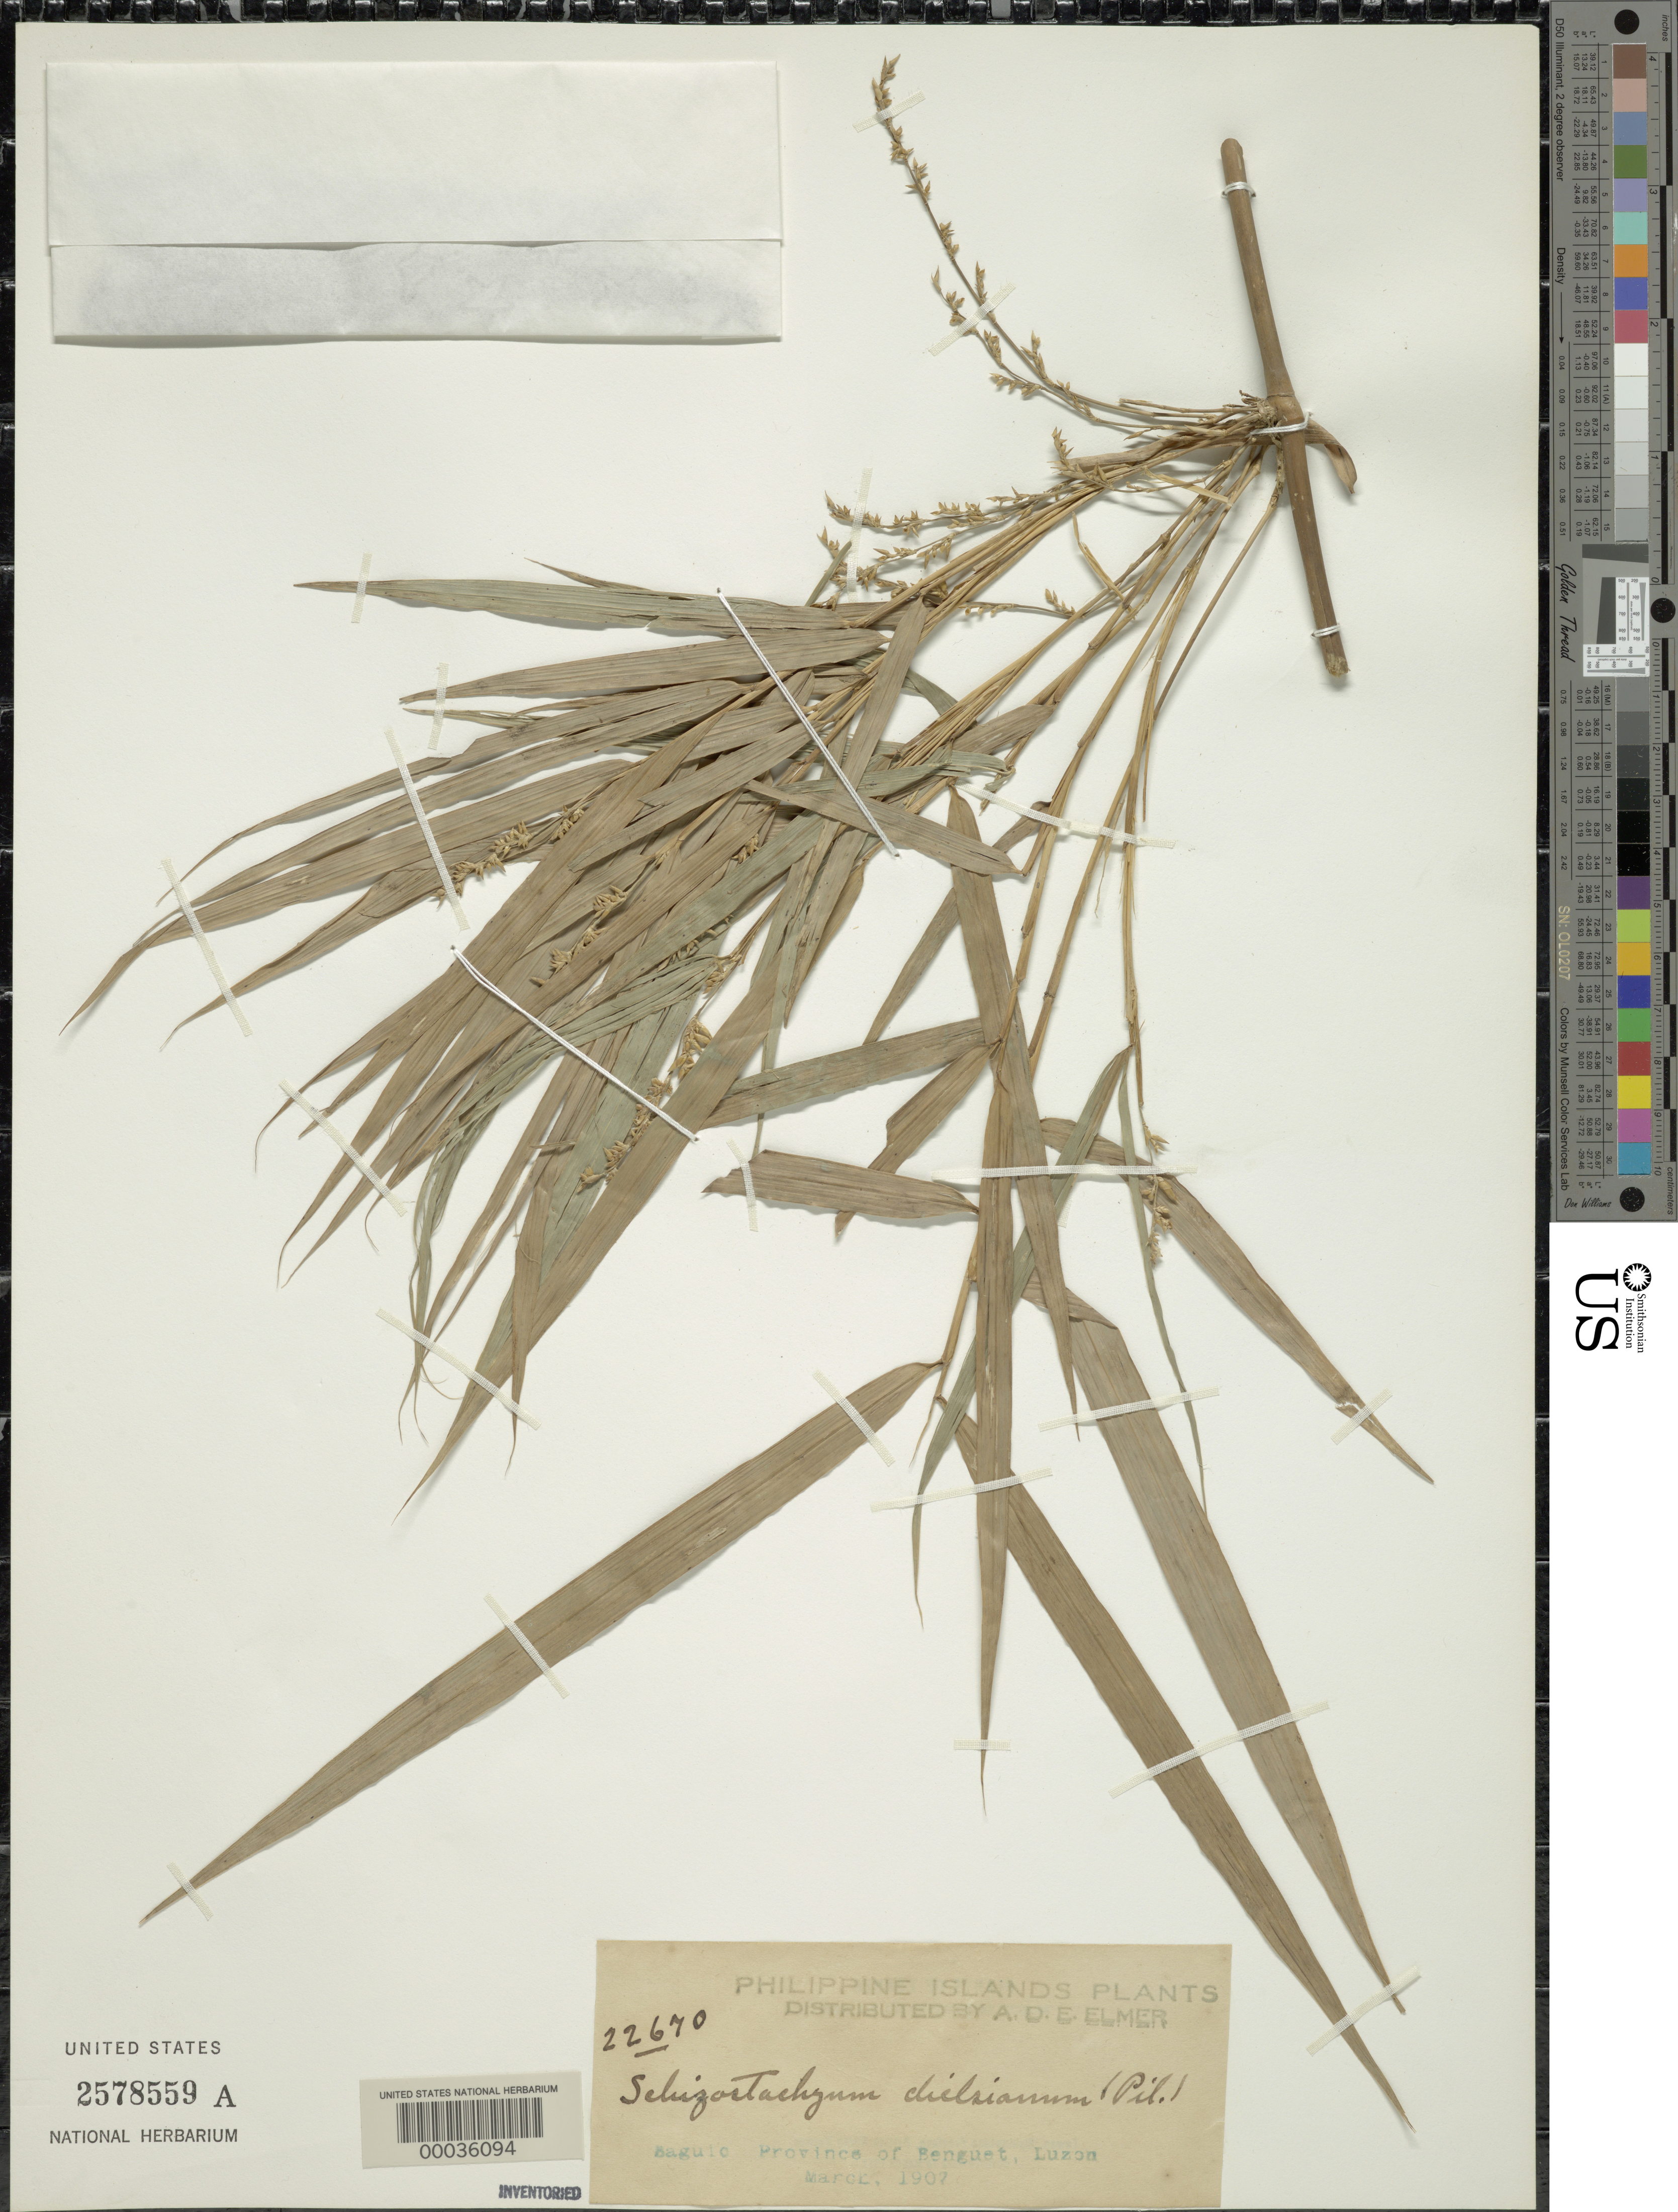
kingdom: Plantae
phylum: Tracheophyta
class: Liliopsida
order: Poales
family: Poaceae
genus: Dinochloa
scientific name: Dinochloa dielsiana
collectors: A. D. E. Elmer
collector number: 22670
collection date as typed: Mar 1907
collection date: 1907-03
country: Philippines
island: Luzon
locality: Baguic, benquet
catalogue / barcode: US 2578559A